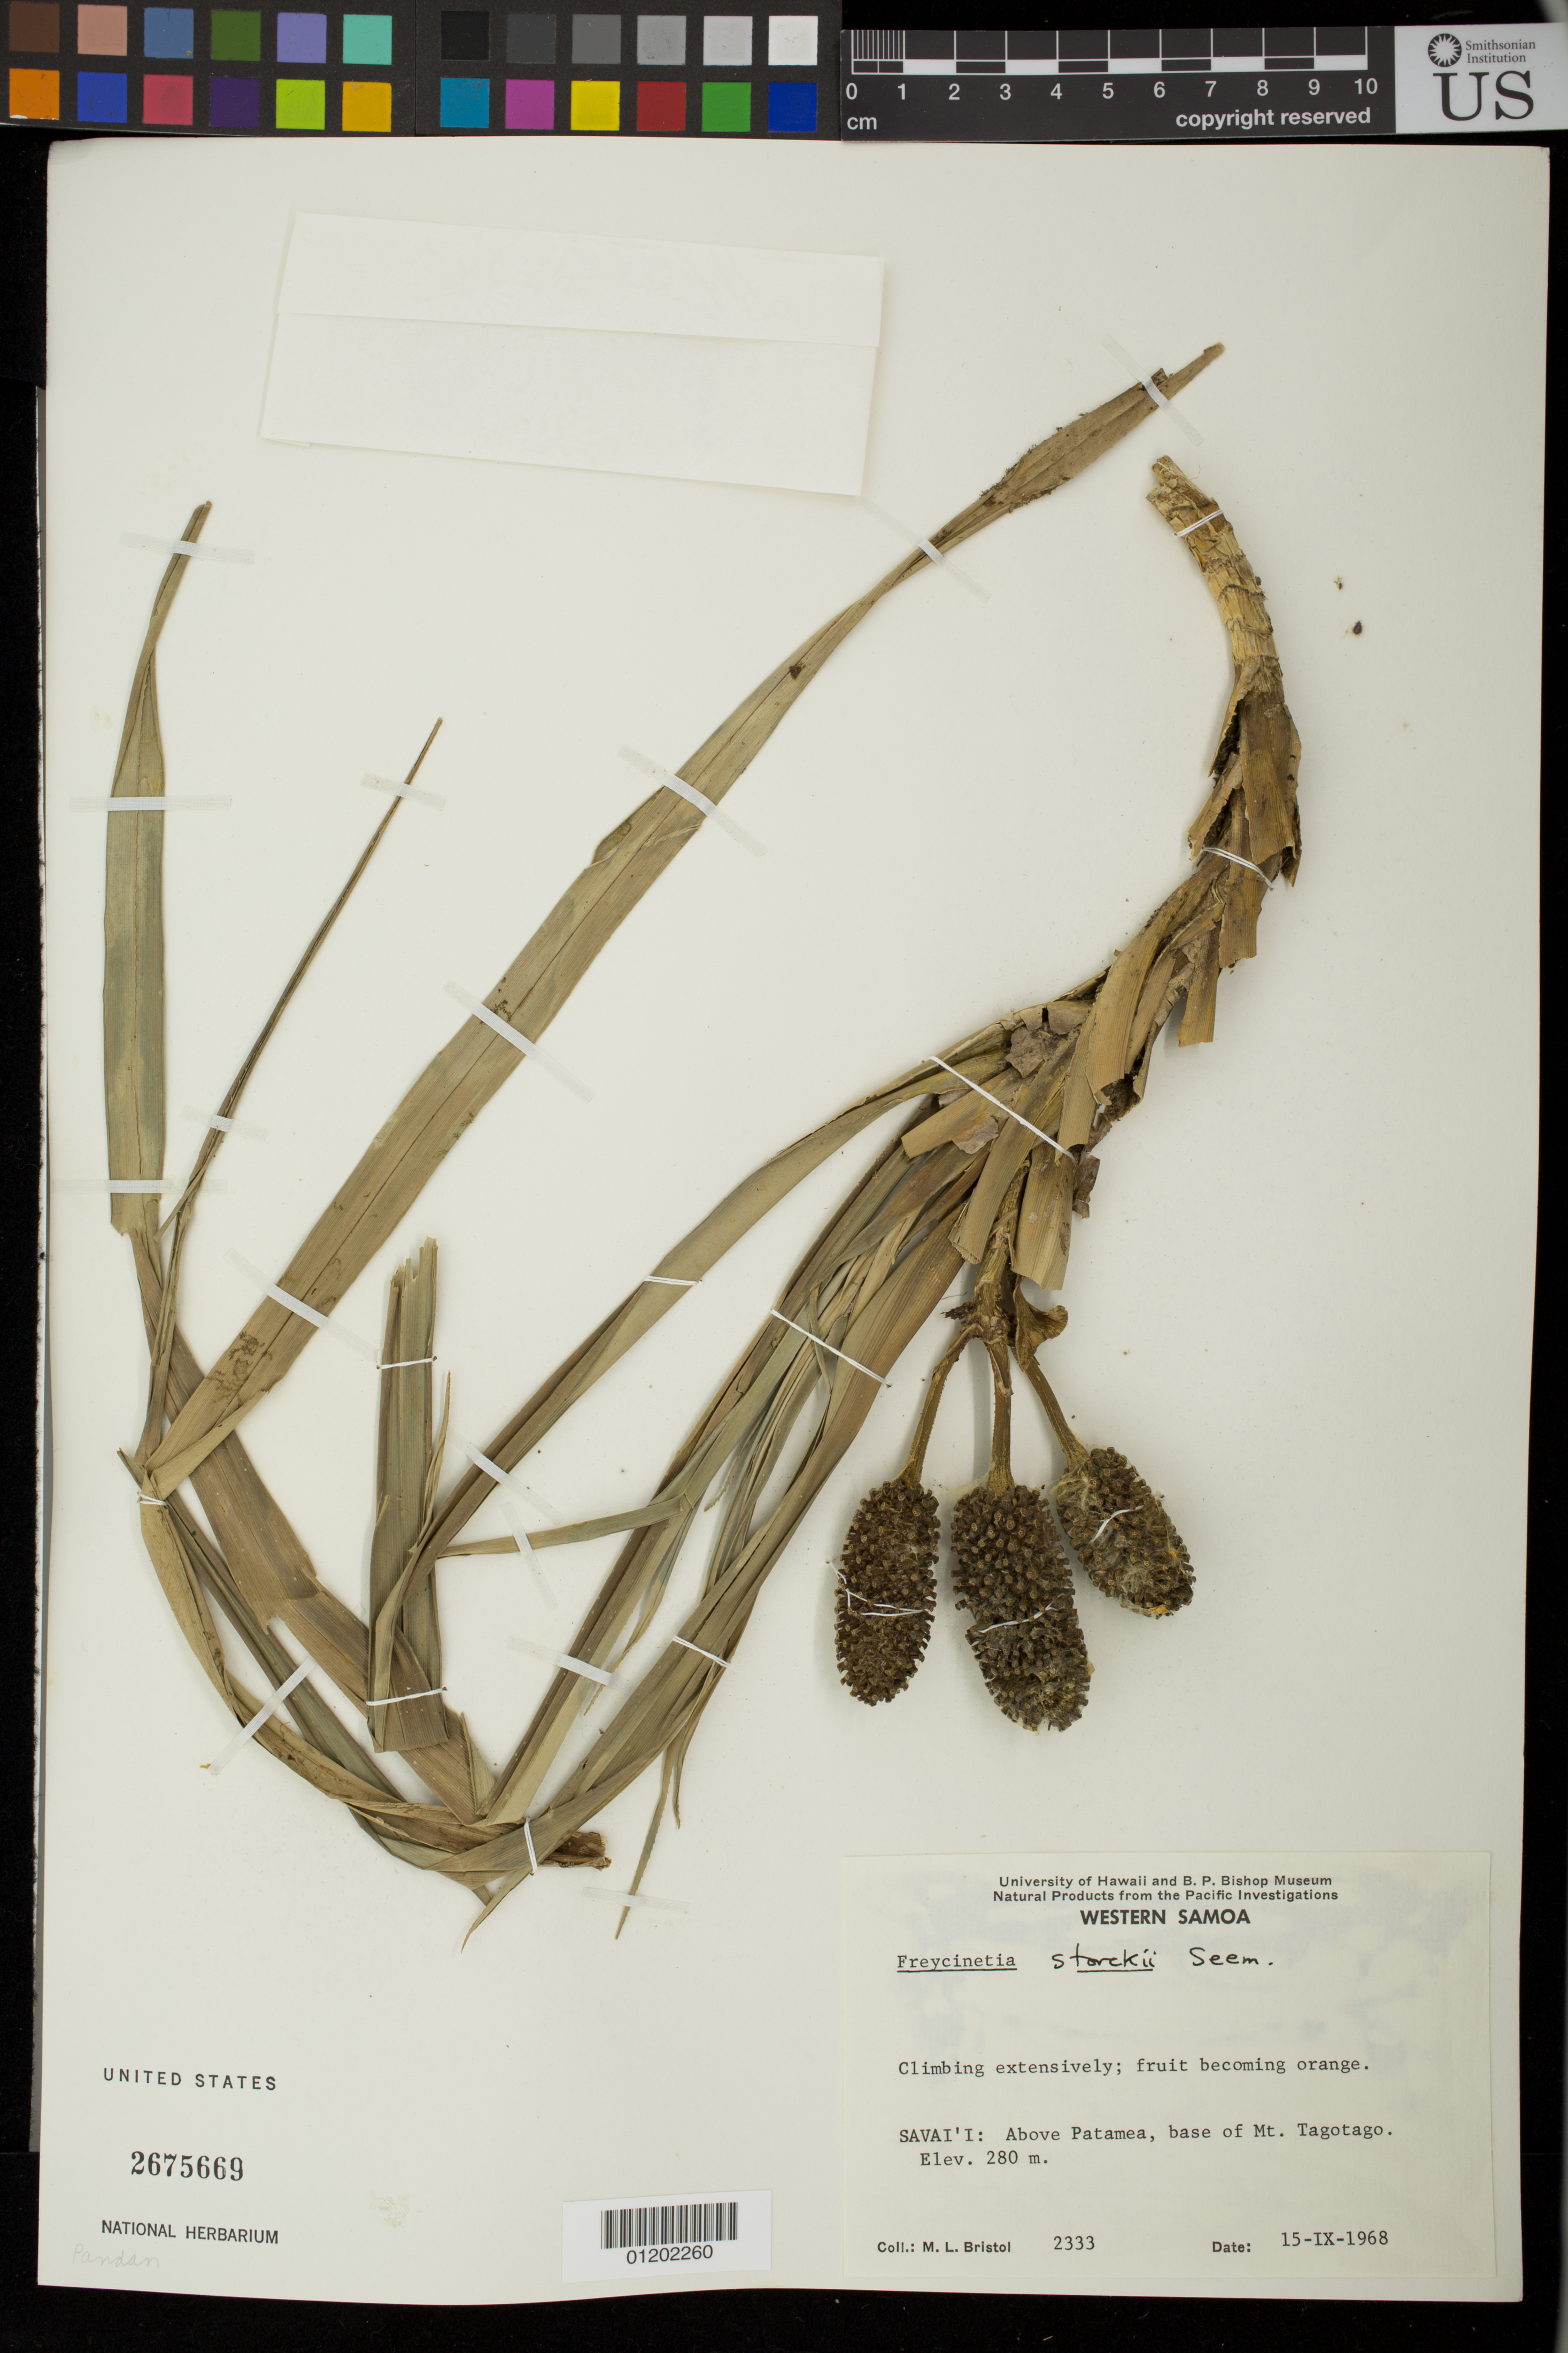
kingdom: Plantae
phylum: Tracheophyta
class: Liliopsida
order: Pandanales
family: Pandanaceae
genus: Freycinetia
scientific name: Freycinetia storckii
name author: Seem.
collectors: M. L. Bristol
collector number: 2333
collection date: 1968-09-15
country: Samoa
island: Savai'i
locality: Savai'i: above Patamea, base of Mt. Tagotago.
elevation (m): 280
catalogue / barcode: US 2675669